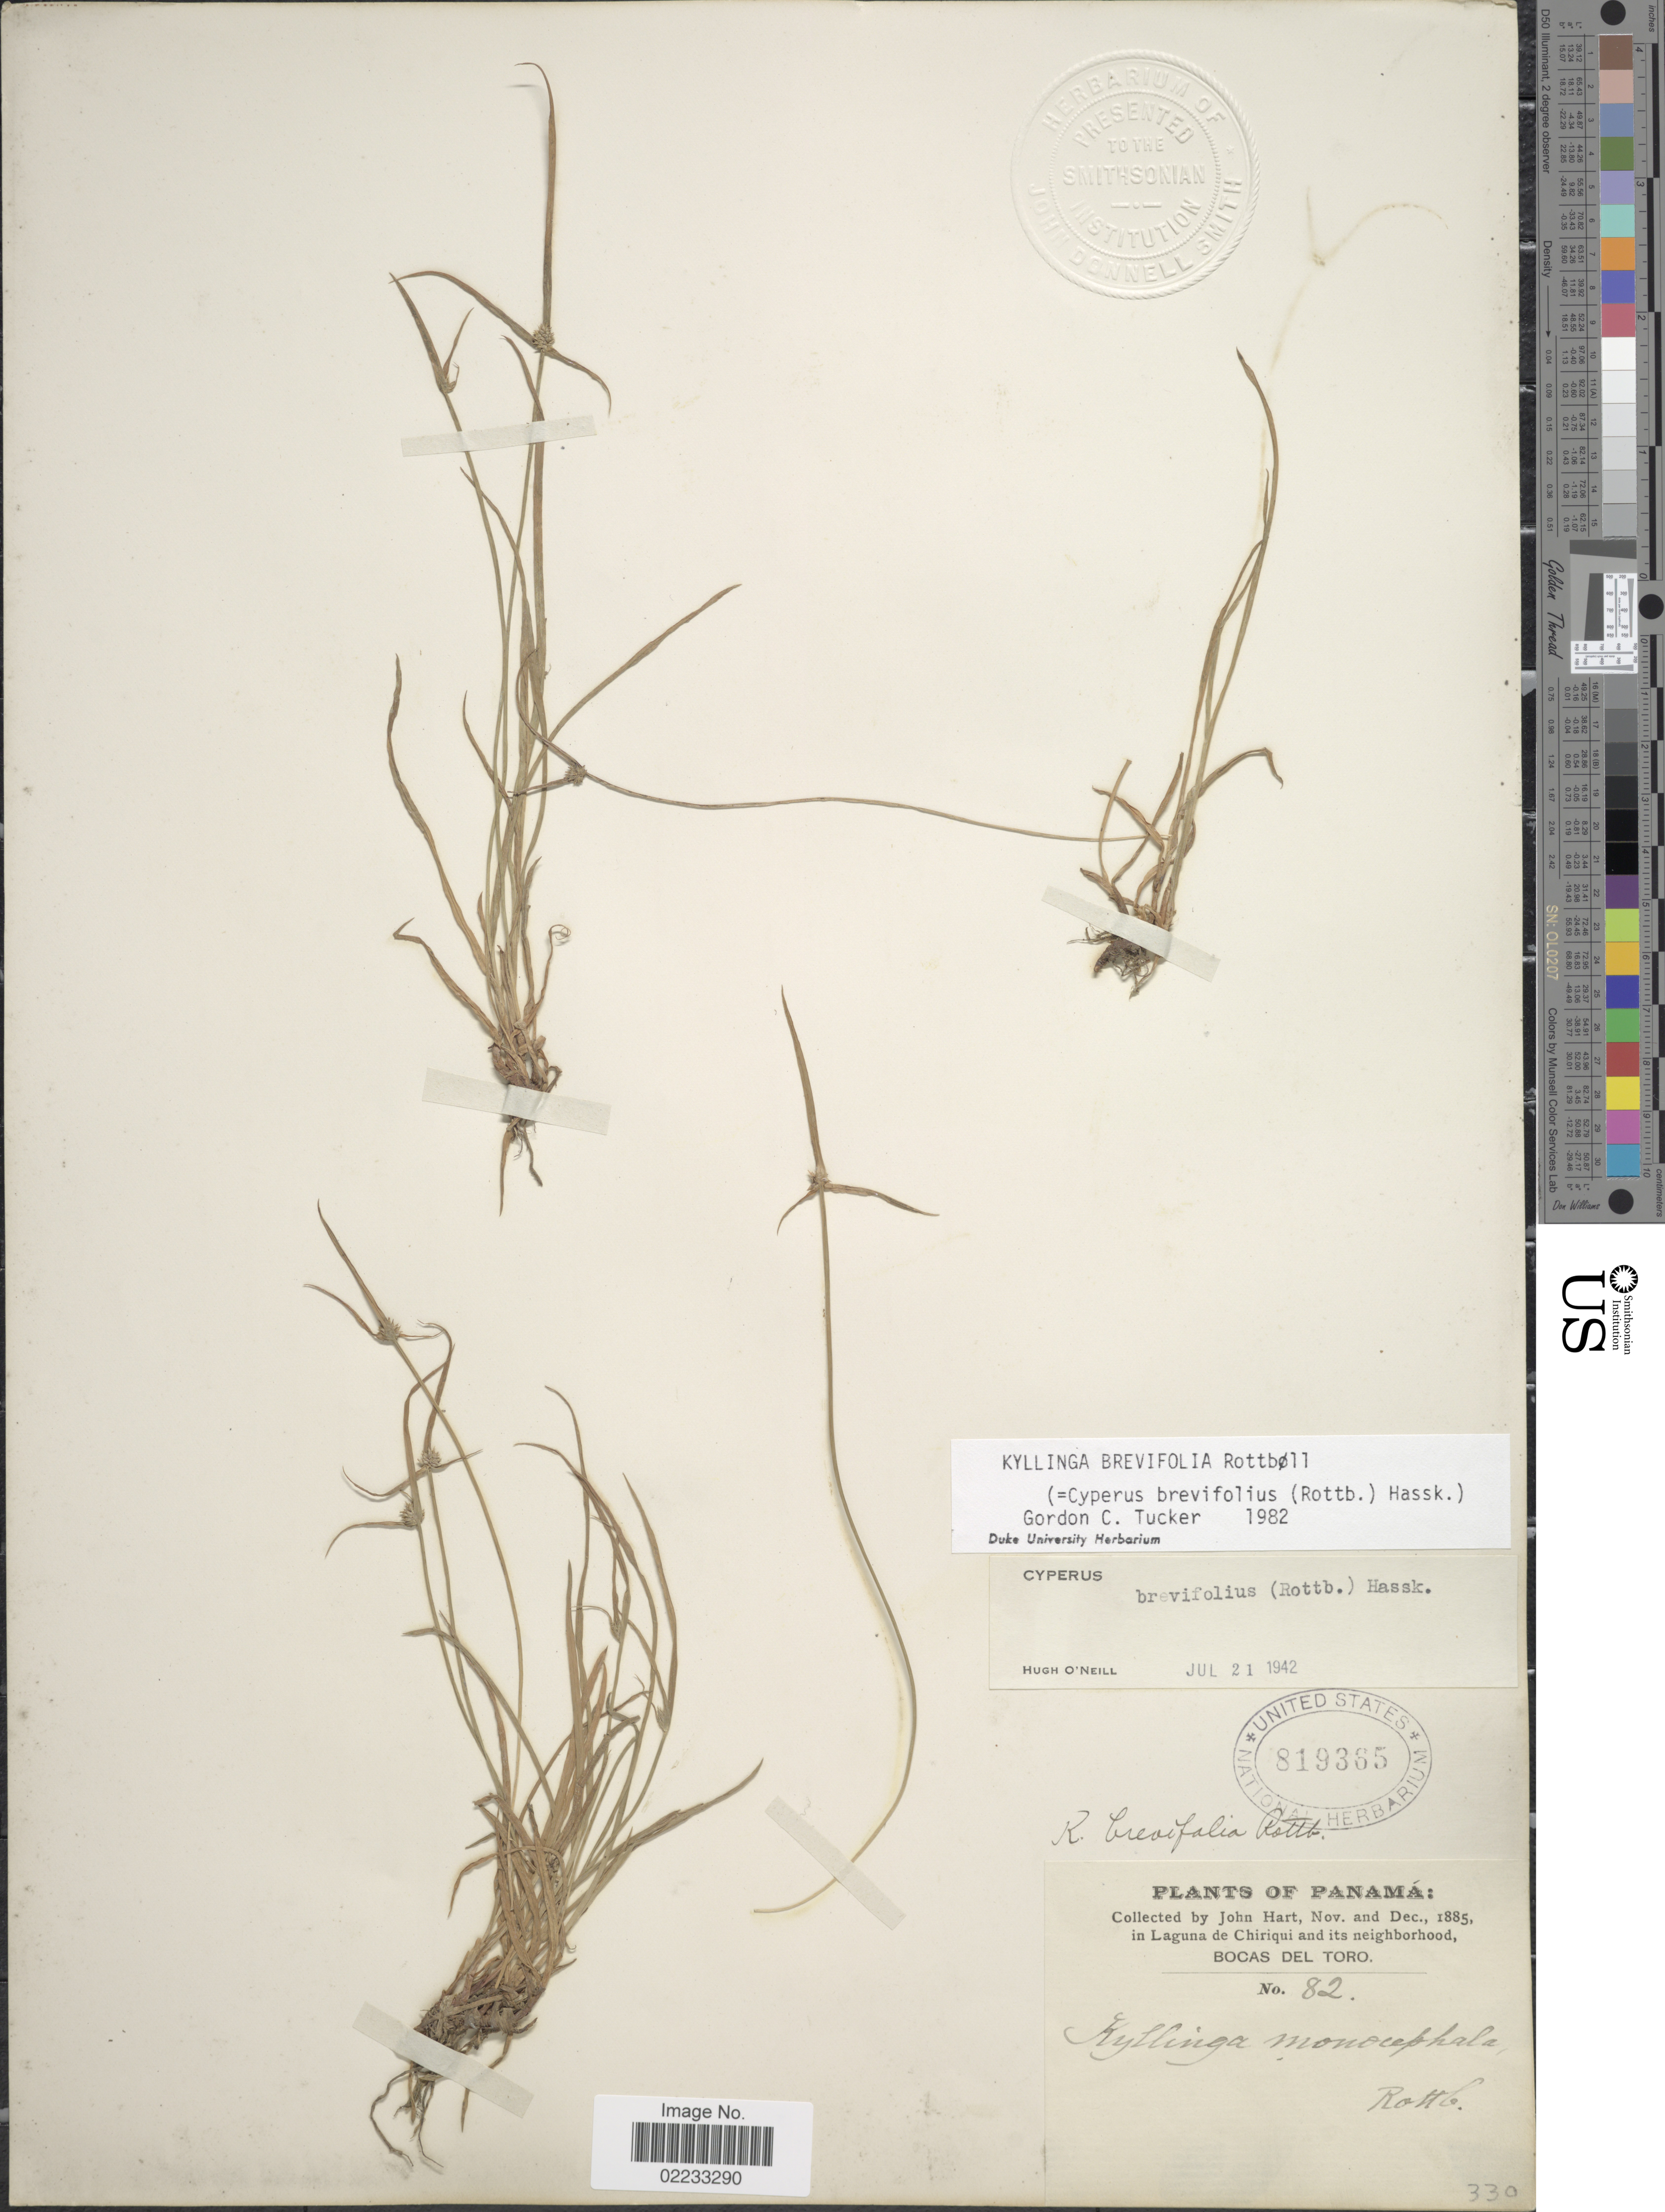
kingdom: Plantae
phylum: Tracheophyta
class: Liliopsida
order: Poales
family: Cyperaceae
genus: Cyperus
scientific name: Cyperus brevifolius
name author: (Rottb.) Hassk.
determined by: Strong, M. T., (US), Smithsonian Institution - National Museum of Natural History (UNITED STATES)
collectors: J. H. Hart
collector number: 82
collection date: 1885-11/1885-12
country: Panama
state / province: Bocas del Toro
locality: In Laguna de Chiriqui and its neighborhood.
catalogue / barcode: US 819385